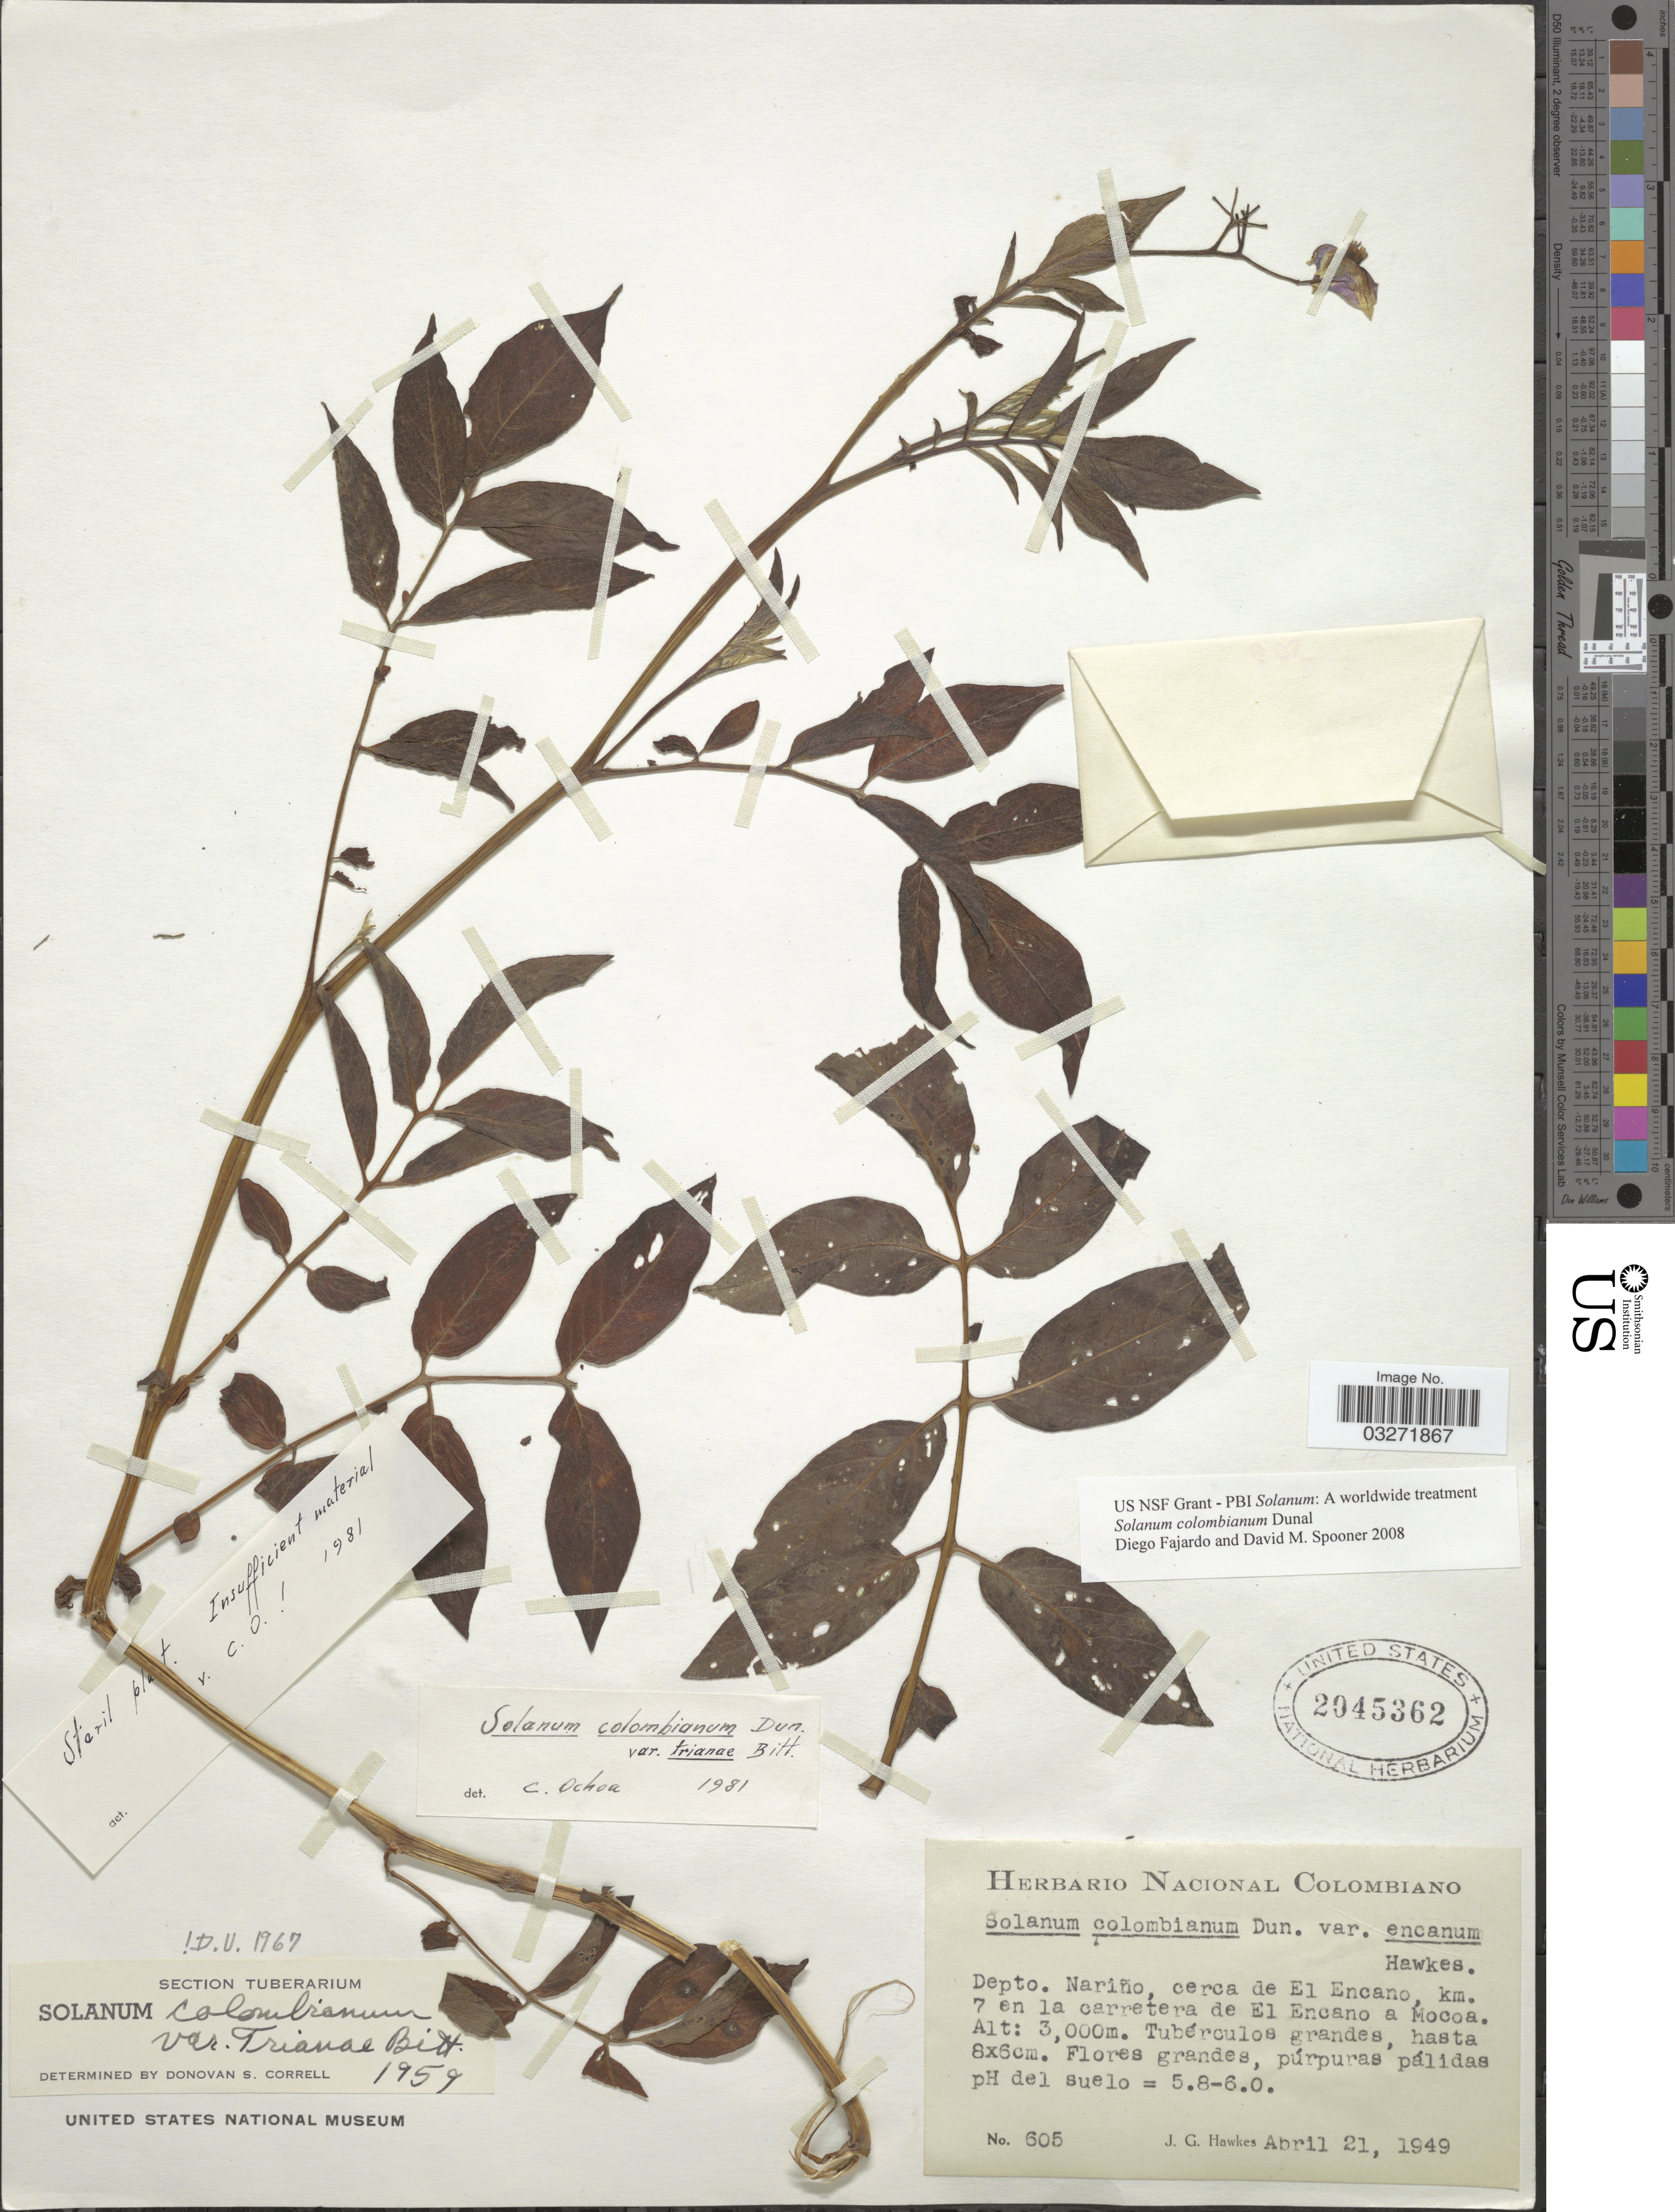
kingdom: Plantae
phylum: Tracheophyta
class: Magnoliopsida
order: Solanales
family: Solanaceae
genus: Solanum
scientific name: Solanum colombianum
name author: Dunal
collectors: J. Hawkes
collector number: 605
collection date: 1949-04-21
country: Colombia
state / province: Nariño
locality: Depto. Nariño, cerca de El Encano, km. 7 en la carretera de El Encano a Mocoa.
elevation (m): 3000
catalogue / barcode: US 2045362